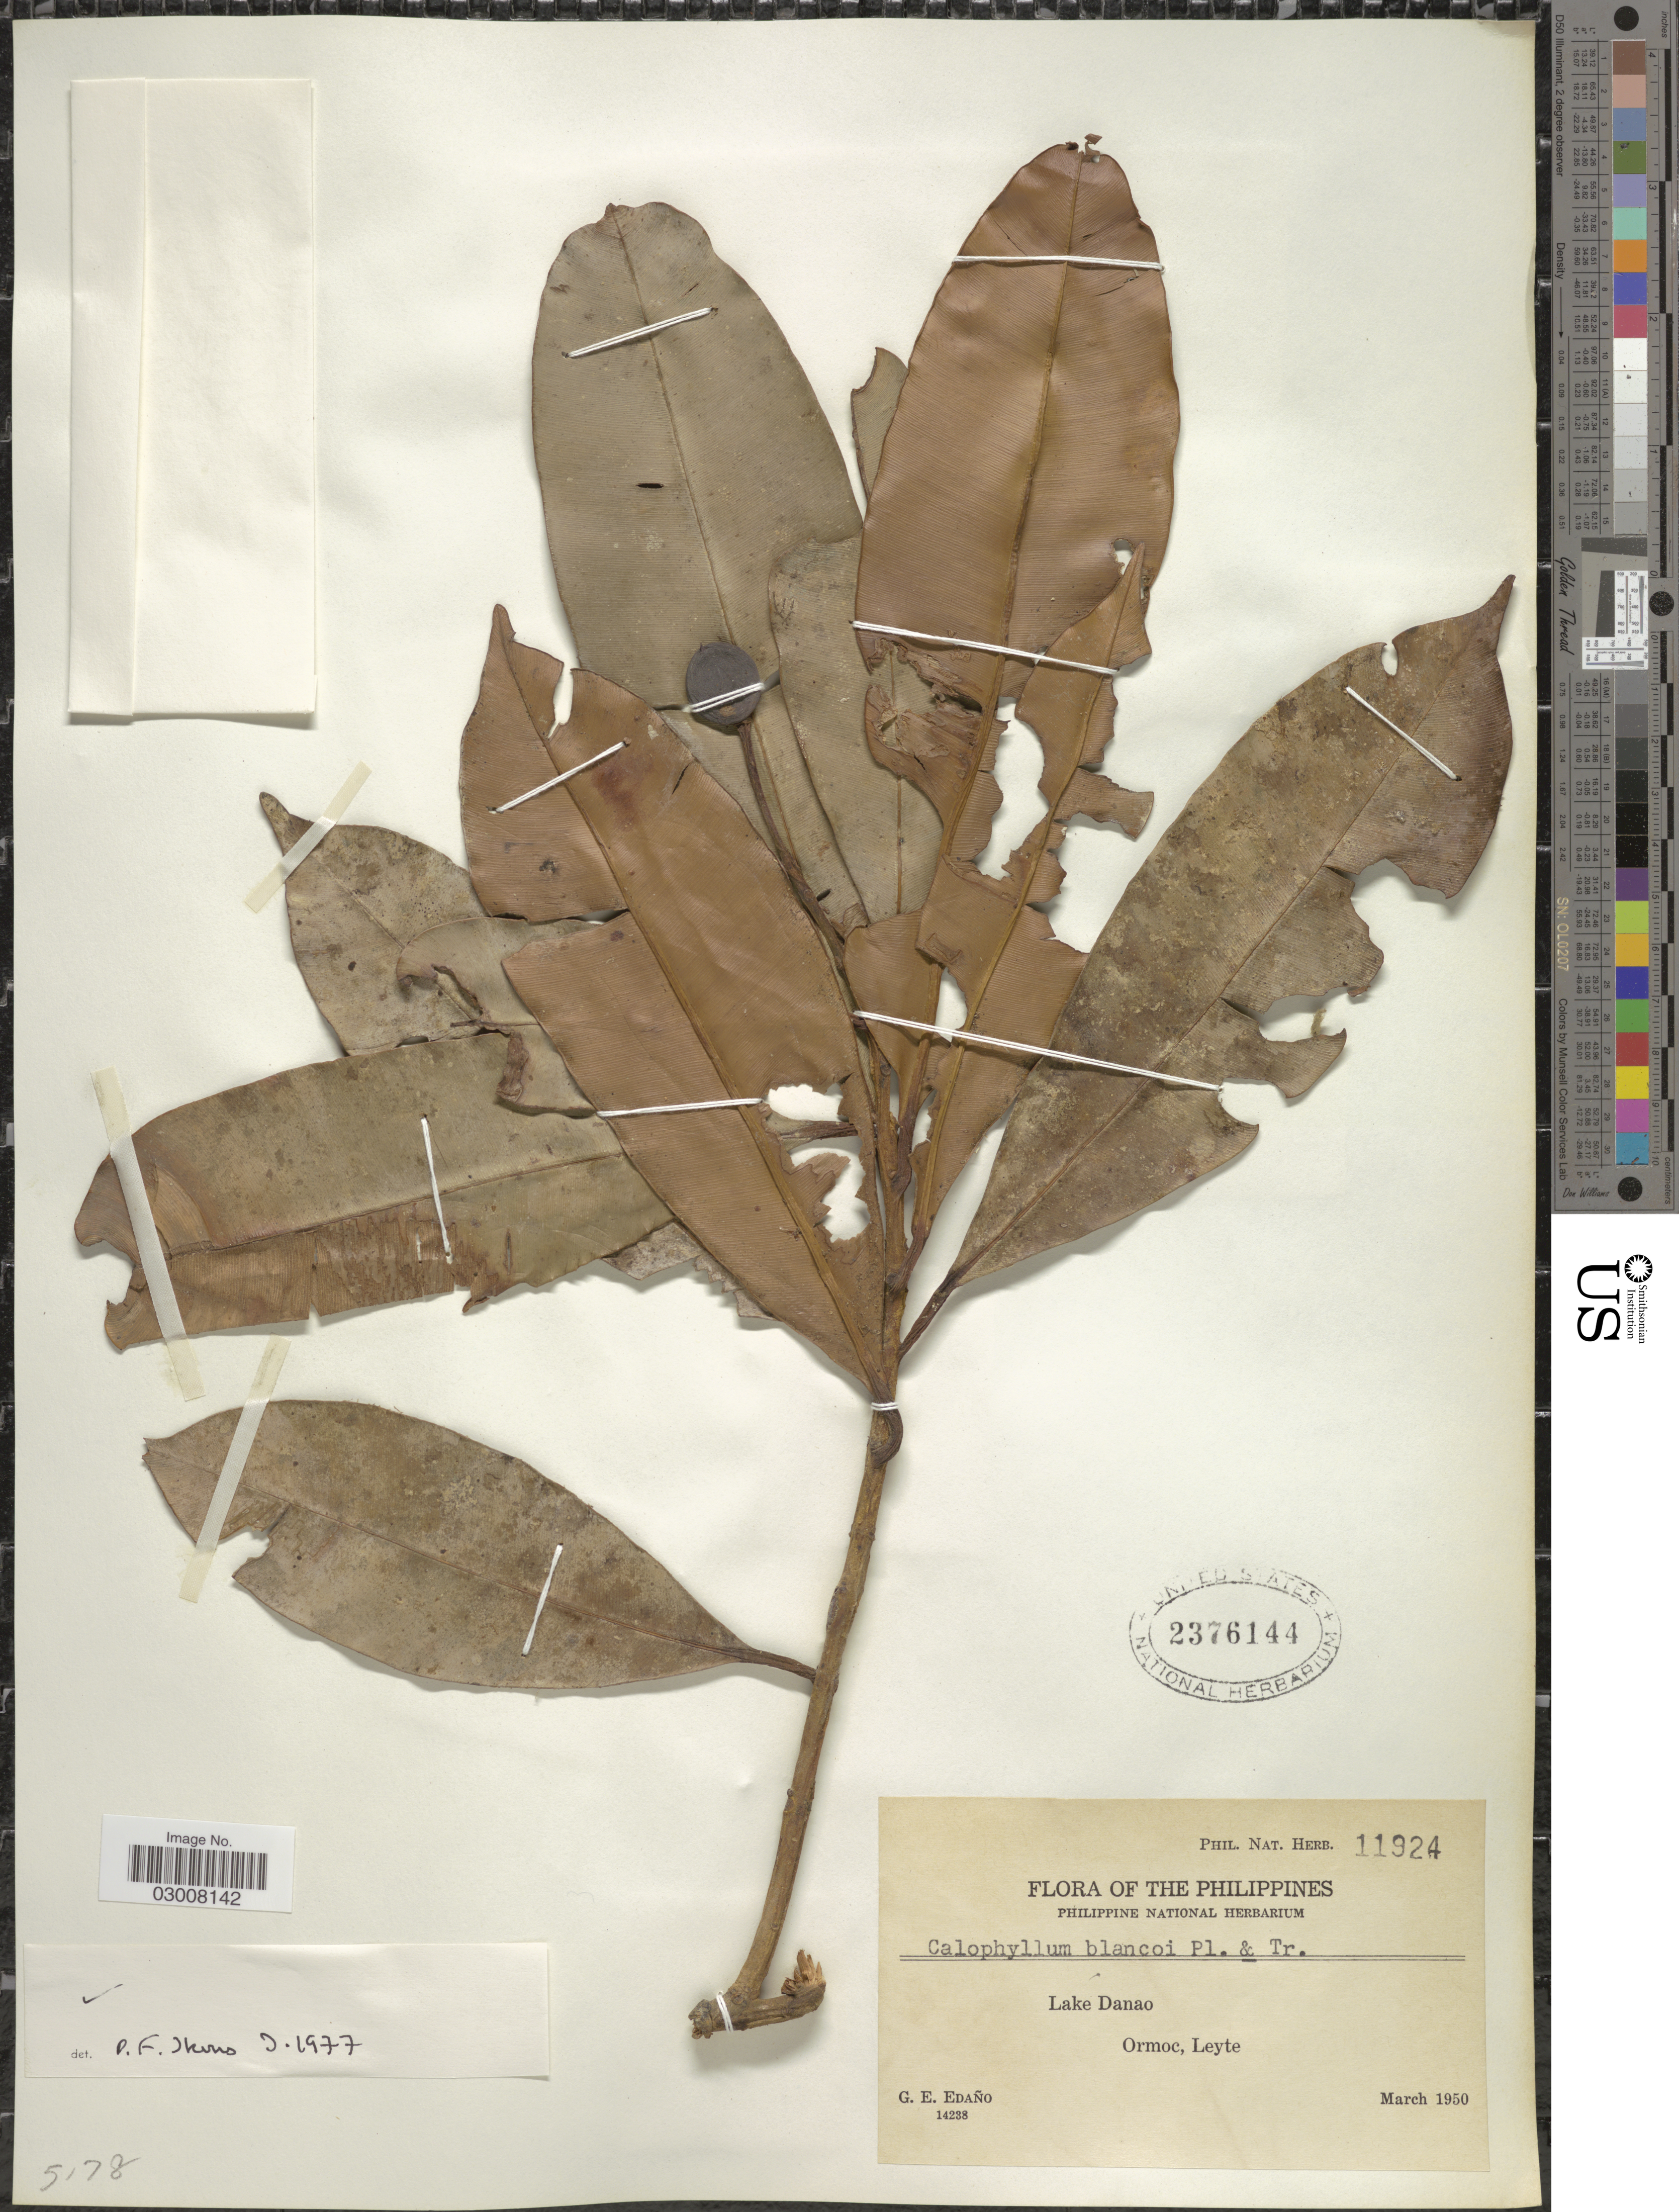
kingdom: Plantae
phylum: Tracheophyta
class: Magnoliopsida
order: Malpighiales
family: Calophyllaceae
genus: Calophyllum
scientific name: Calophyllum blancoi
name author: Planch. & Triana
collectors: G. E. Edaño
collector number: Phil. Nat. Herb. 11924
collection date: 1950-03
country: Philippines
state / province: Eastern Visayas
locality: Lake Danao, Ormoc, Leyte.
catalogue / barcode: US 2376144